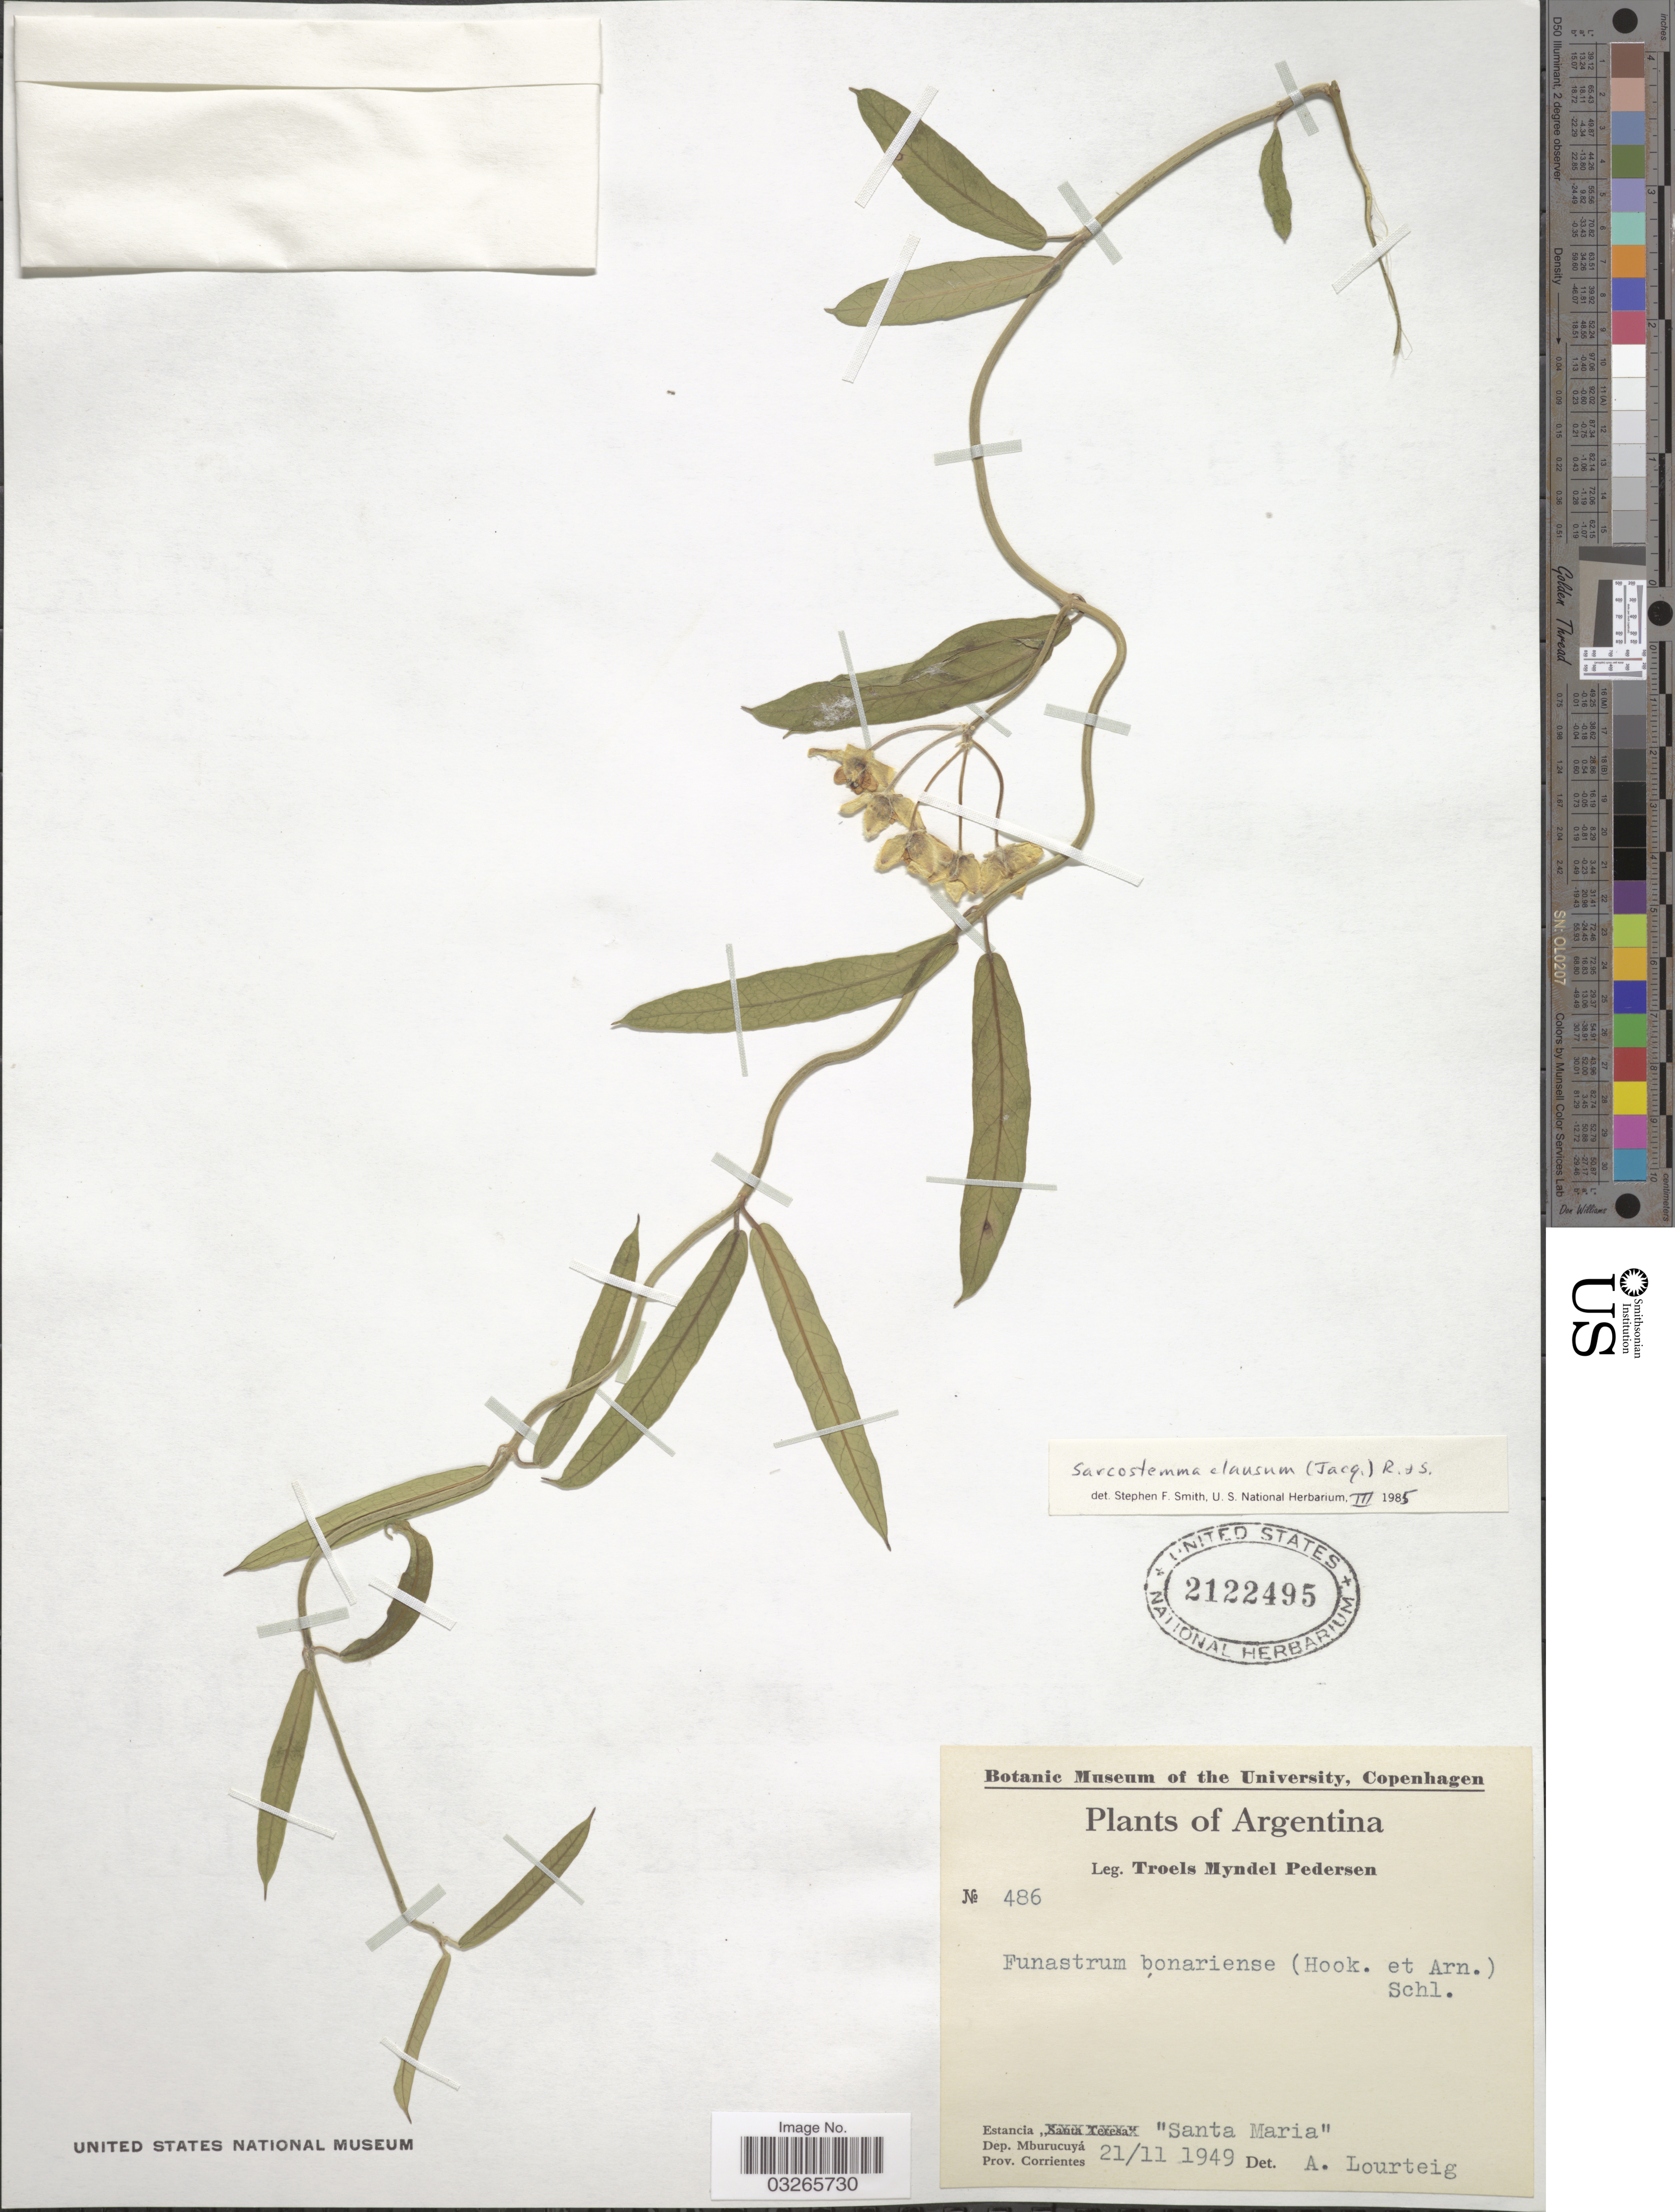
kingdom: Plantae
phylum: Tracheophyta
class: Magnoliopsida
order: Gentianales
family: Apocynaceae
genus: Sarcostemma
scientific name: Sarcostemma clausum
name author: (Jacq.) Schult.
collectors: T. Pederson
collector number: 486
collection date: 1949-11-21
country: Argentina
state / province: Corrientes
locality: Estancia "Santa Maria". Dep. Mburucuyá.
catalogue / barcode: US 2122495